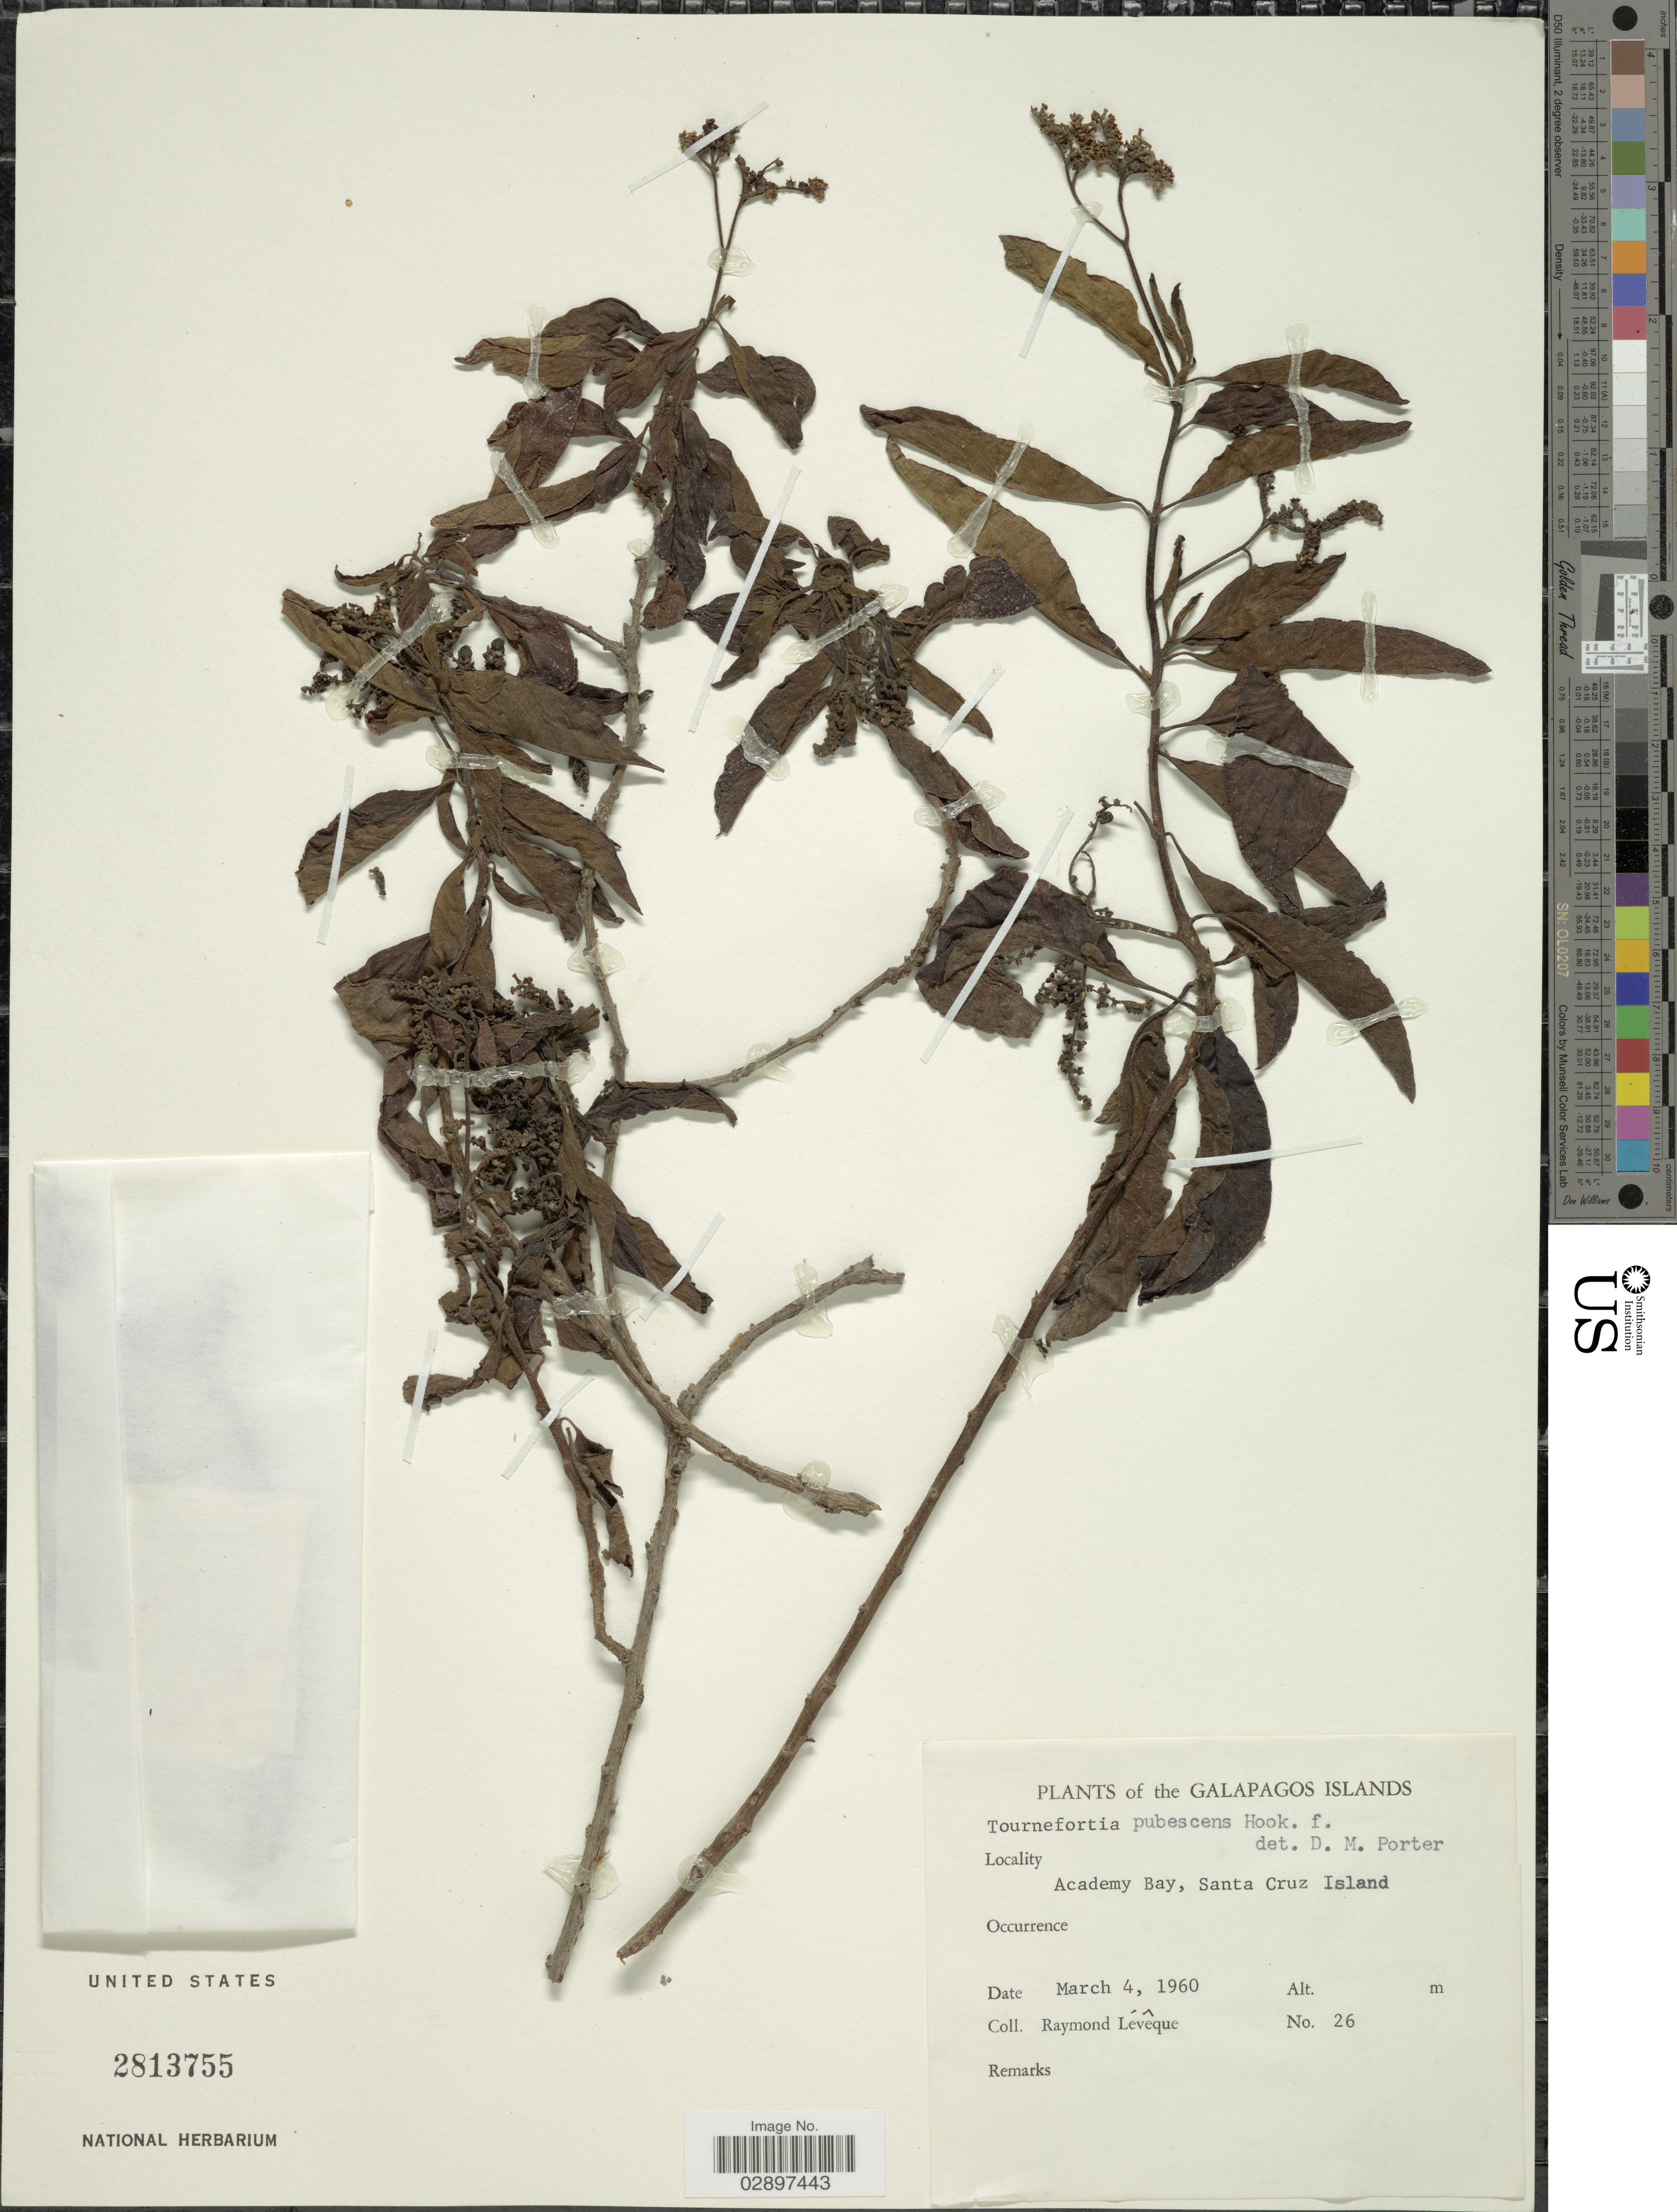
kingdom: Plantae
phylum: Tracheophyta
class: Magnoliopsida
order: Boraginales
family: Heliotropiaceae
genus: Tournefortia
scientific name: Tournefortia pubescens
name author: Hook. f.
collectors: R. Lévêque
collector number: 26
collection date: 1960-03-04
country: Ecuador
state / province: Colón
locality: The Galapagos Islands. Academy Bay, Santa Cruz Island.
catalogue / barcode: US 2813755